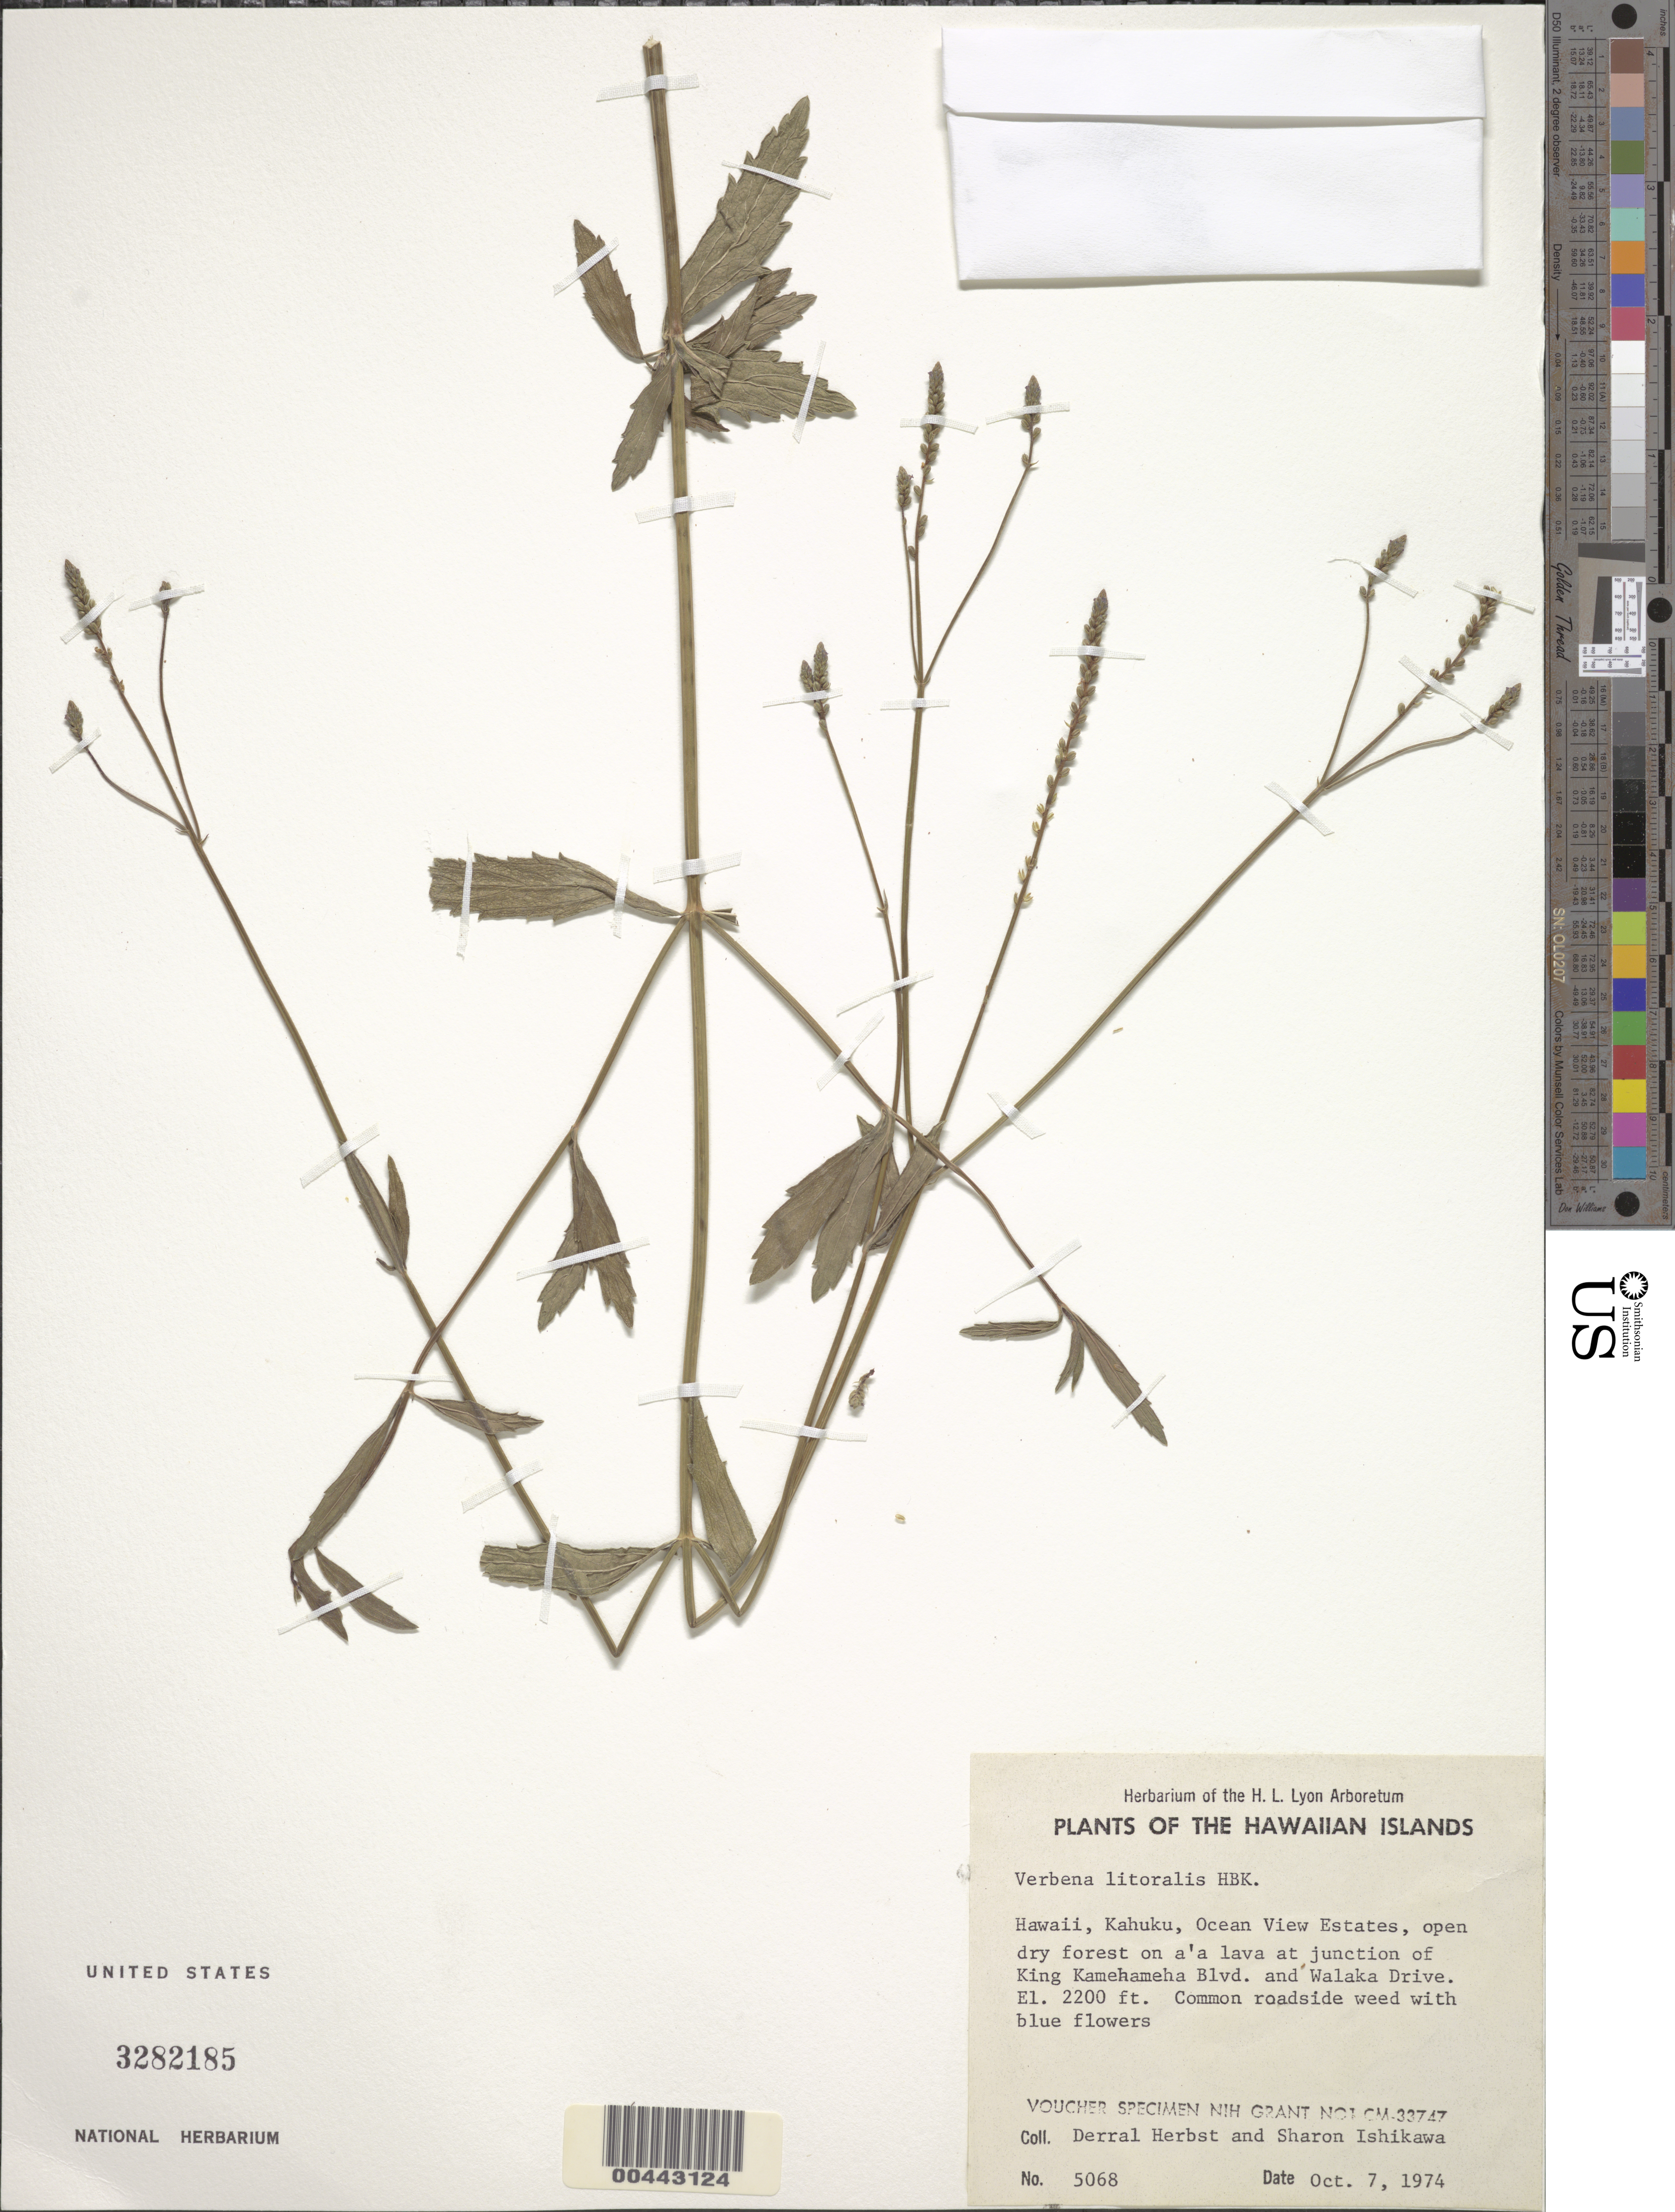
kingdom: Plantae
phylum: Tracheophyta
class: Magnoliopsida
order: Lamiales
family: Verbenaceae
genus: Verbena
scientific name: Verbena litoralis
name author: Kunth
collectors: D. R. Herbst & S. Ishikawa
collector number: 5068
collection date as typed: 7 Oct 1974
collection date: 1974-10-07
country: United States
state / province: Hawaii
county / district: Hawaii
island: Hawaii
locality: Kahuku, Ocean View Estates, at junction of King Kamehameha Boulevard and Walaka Drive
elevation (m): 671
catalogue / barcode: US 3282185